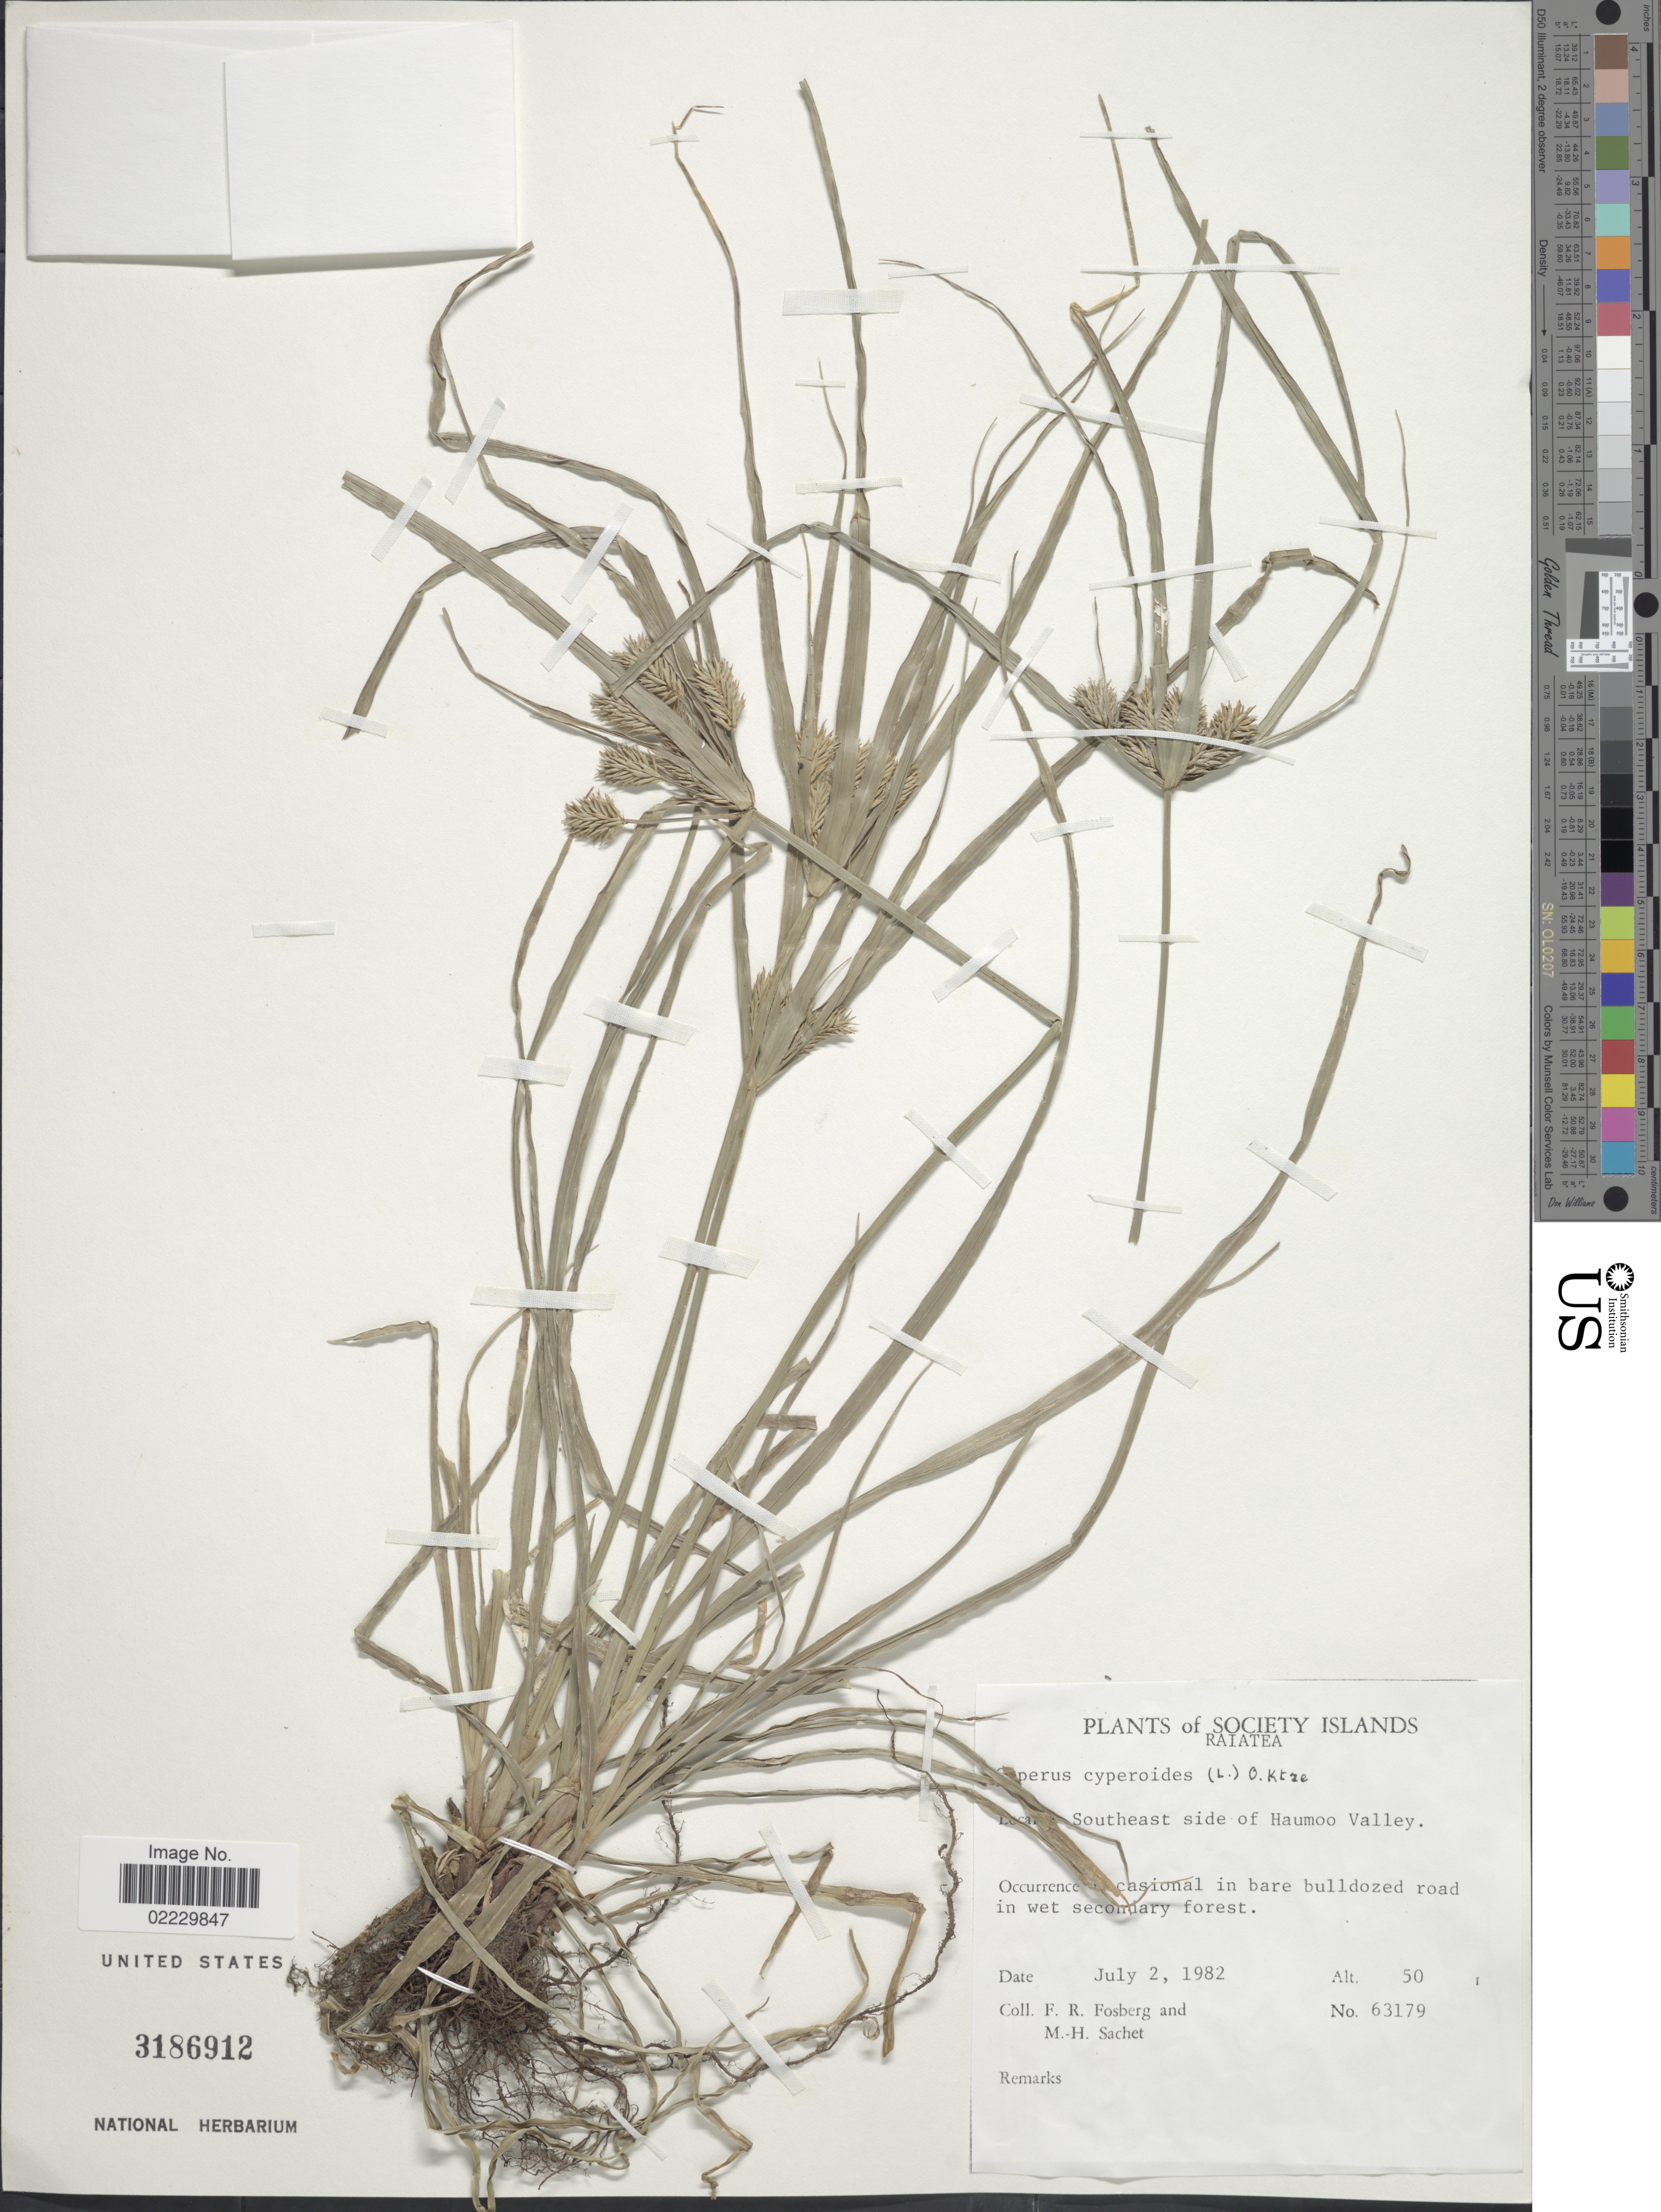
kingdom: Plantae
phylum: Tracheophyta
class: Liliopsida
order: Poales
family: Cyperaceae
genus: Cyperus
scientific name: Cyperus cyperoides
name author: (L.) Kuntze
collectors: F. R. Fosberg & M.-H. Sachet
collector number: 63179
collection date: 1982-07-02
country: French Polynesia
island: Raiatea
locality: Society Islands, Raiatea. Southeast side of Haumoo Valley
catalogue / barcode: US 3186912